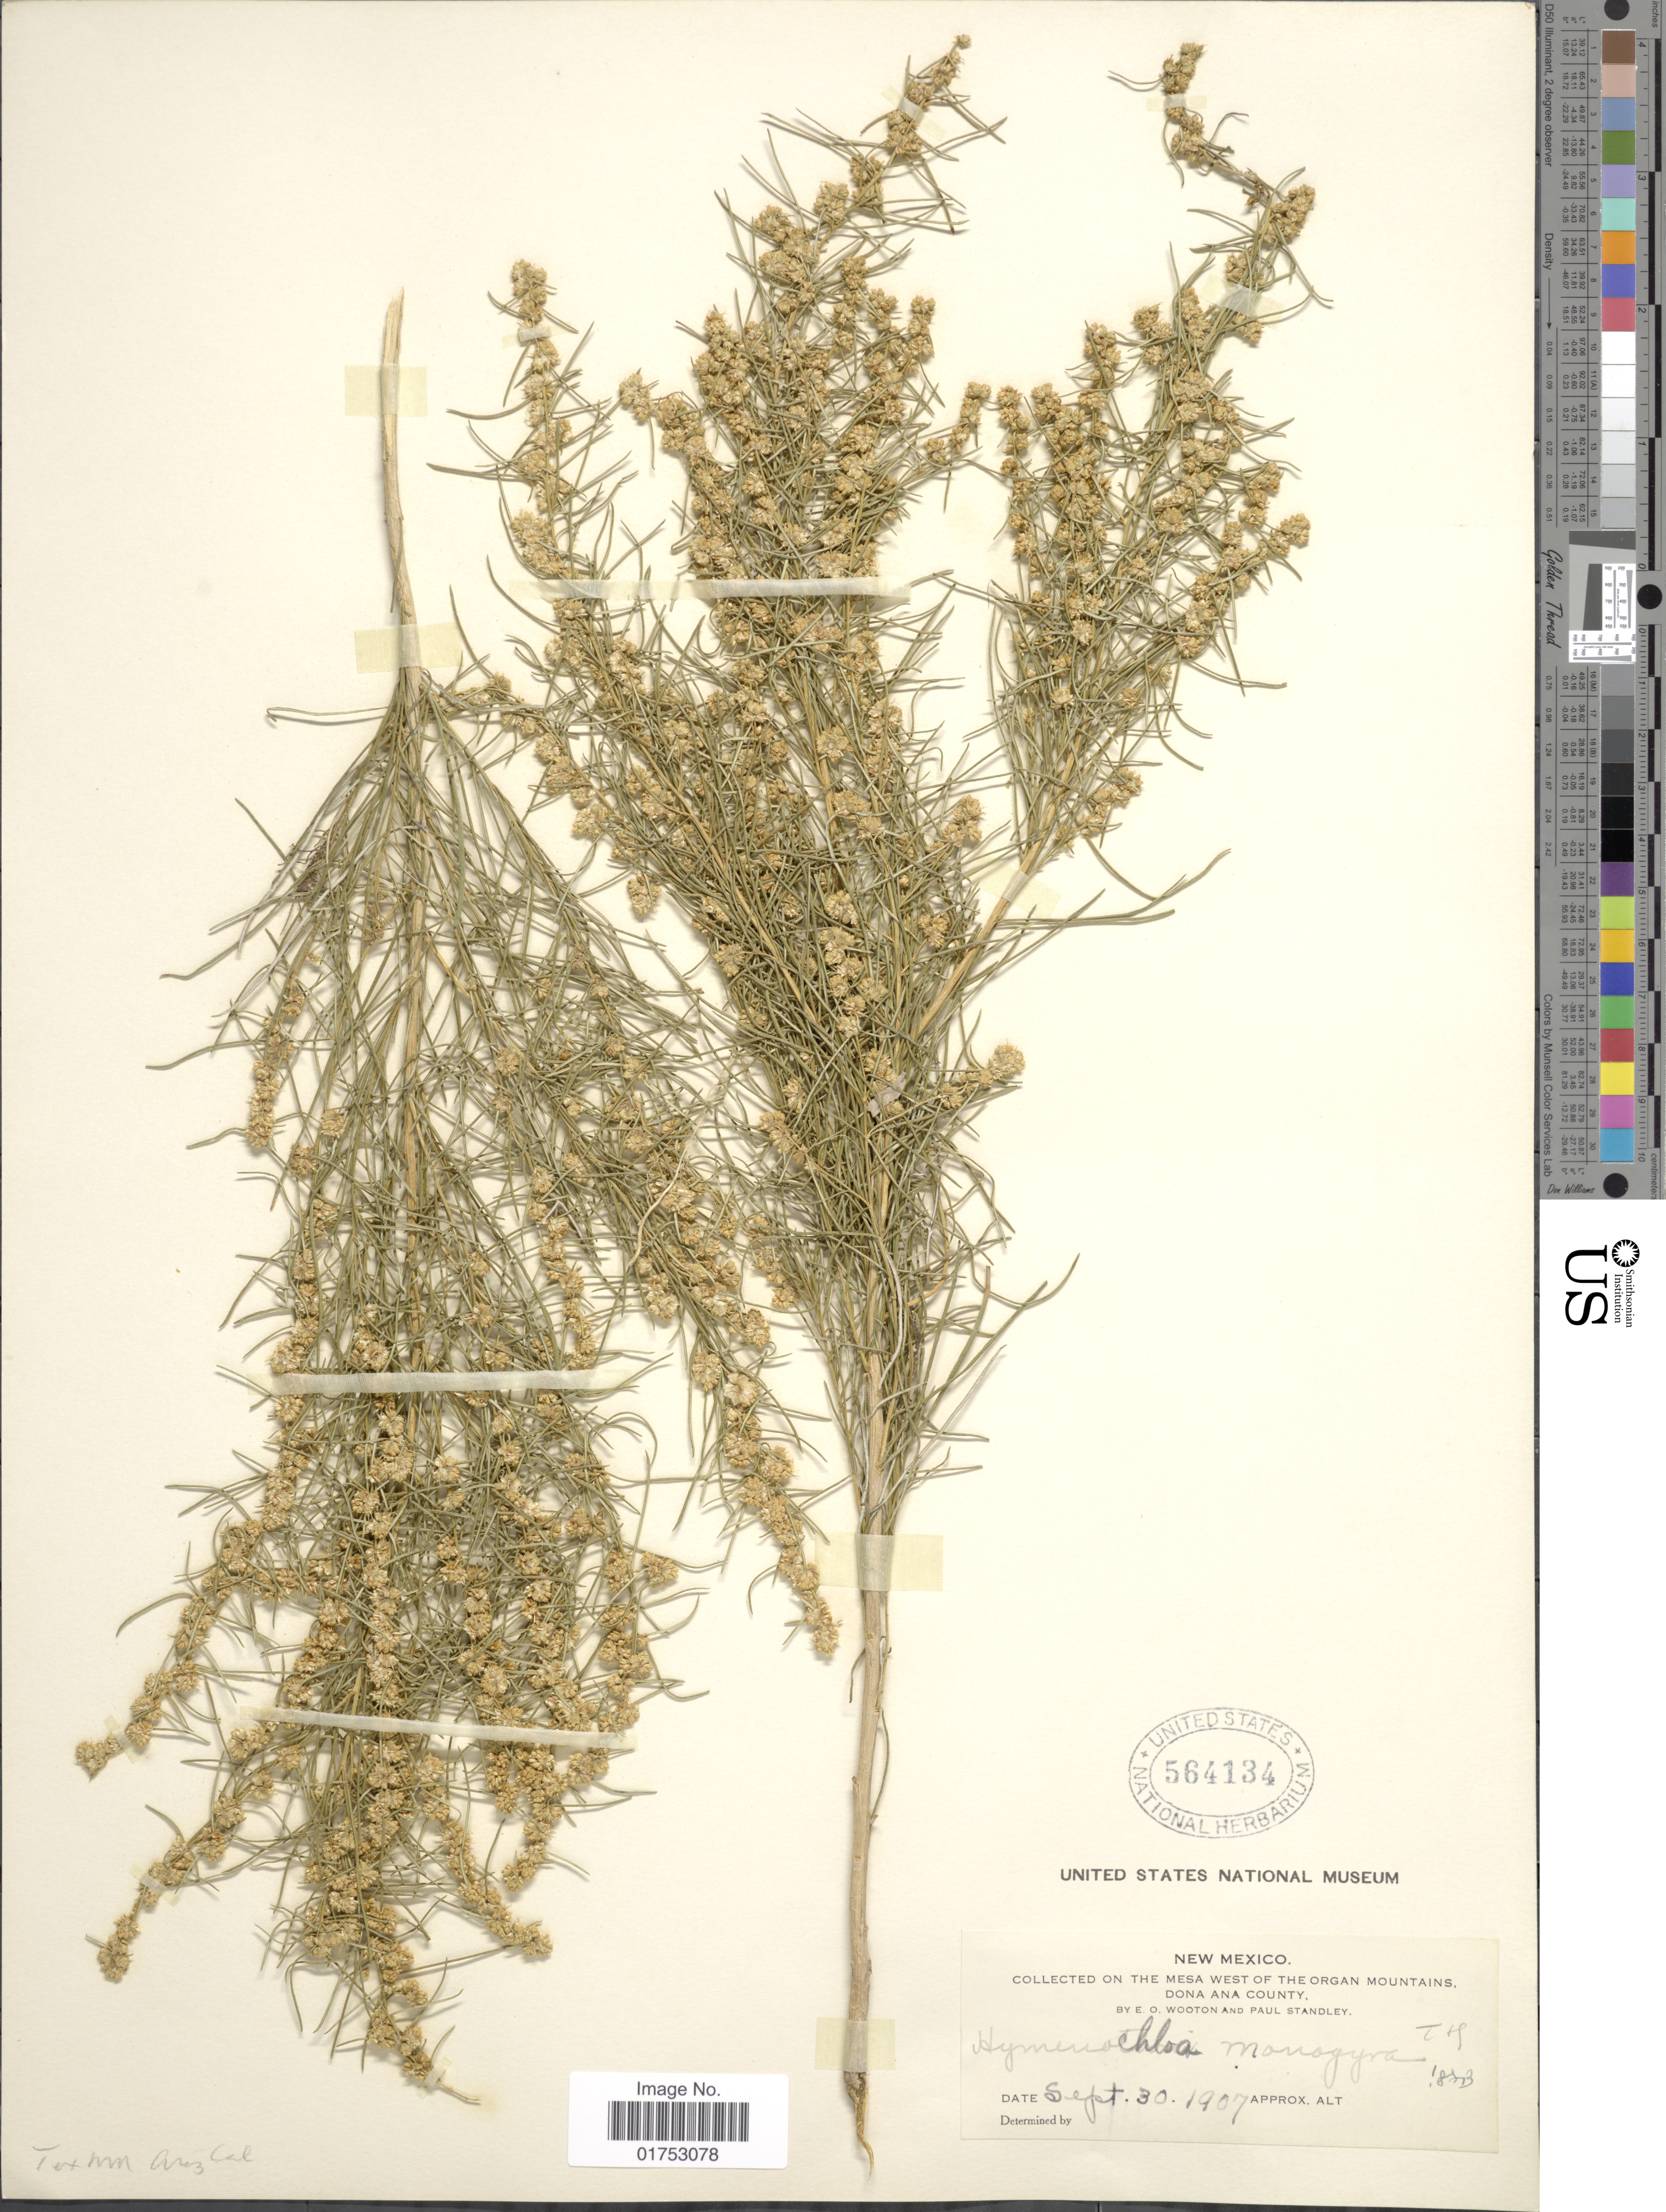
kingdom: Plantae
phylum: Tracheophyta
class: Magnoliopsida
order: Asterales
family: Asteraceae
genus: Hymenoclea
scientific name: Hymenoclea monogyra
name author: Torr. & A. Gray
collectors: E. O. Wooton & P. C. Standley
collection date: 1907-09-30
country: United States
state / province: New Mexico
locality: Mesa West of the Organ Mountains, Dona Ana County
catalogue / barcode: US 564134